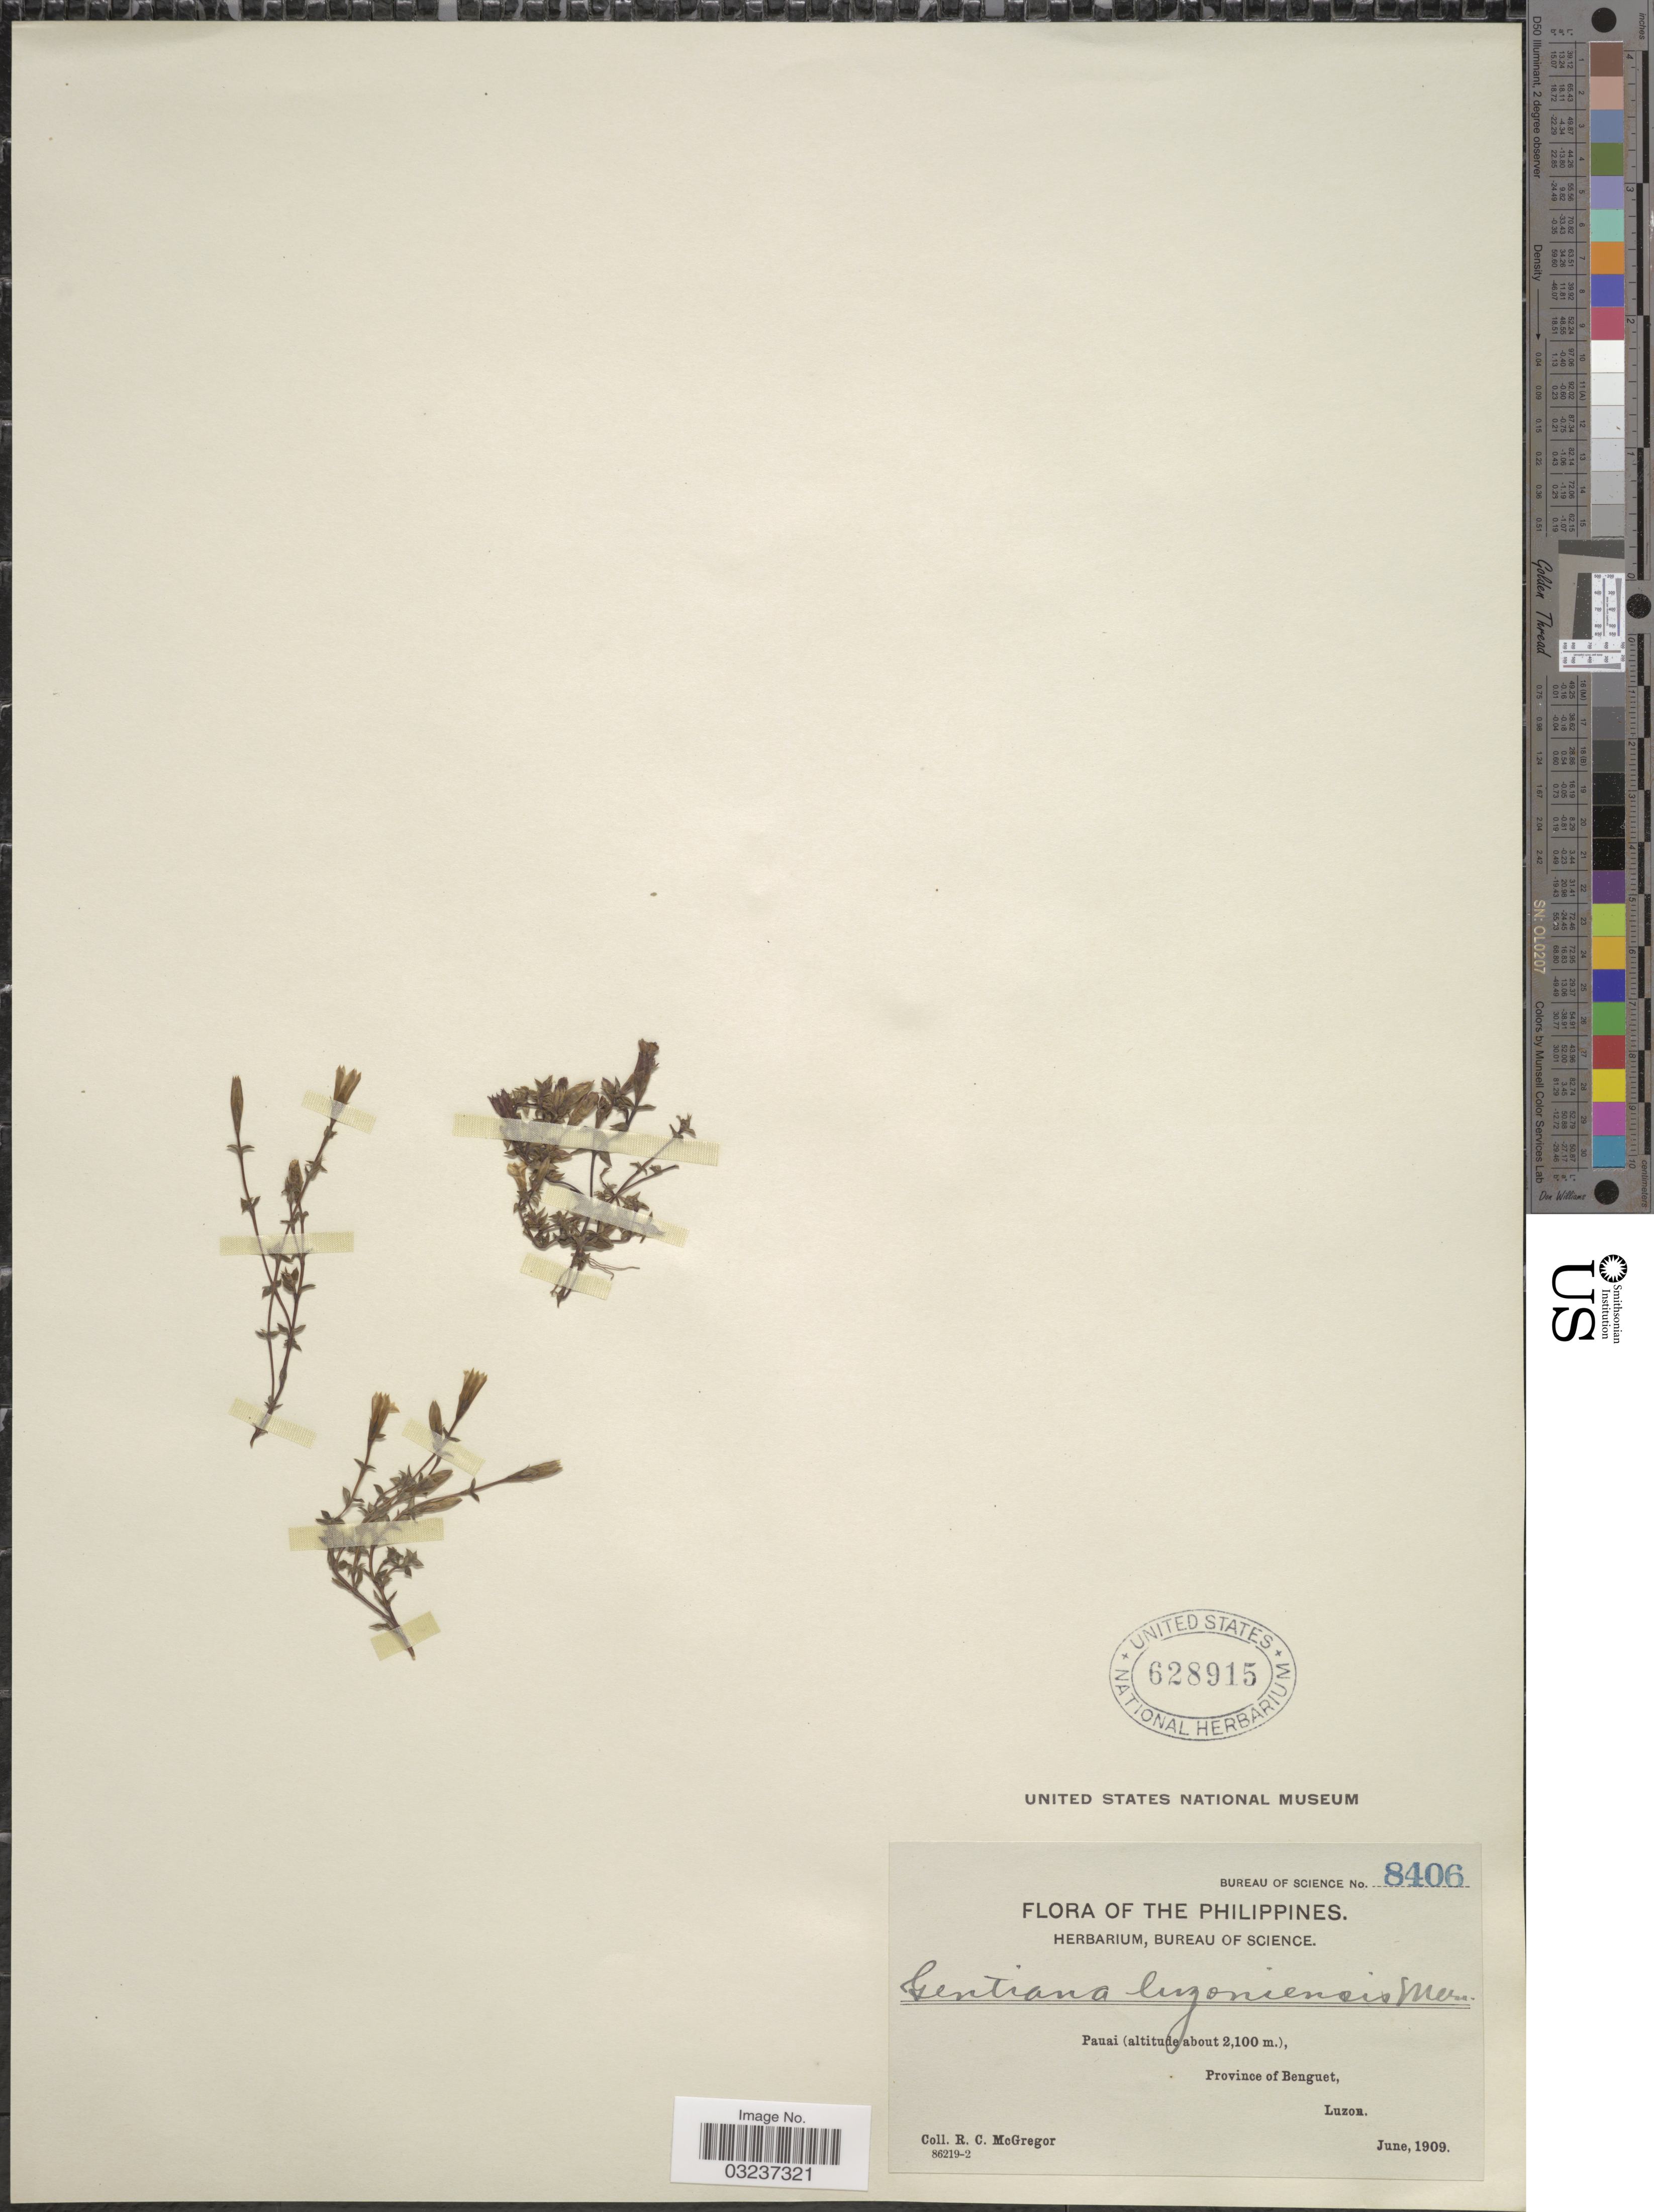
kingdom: Plantae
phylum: Tracheophyta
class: Magnoliopsida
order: Gentianales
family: Gentianaceae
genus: Gentiana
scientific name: Gentiana luzoniensis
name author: Merr.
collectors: R. C. McGregor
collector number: Bureau of Science 8406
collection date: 1909-06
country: Philippines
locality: Pauai. Province of Benguet, Luzon.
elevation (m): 2100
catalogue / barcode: US 628915